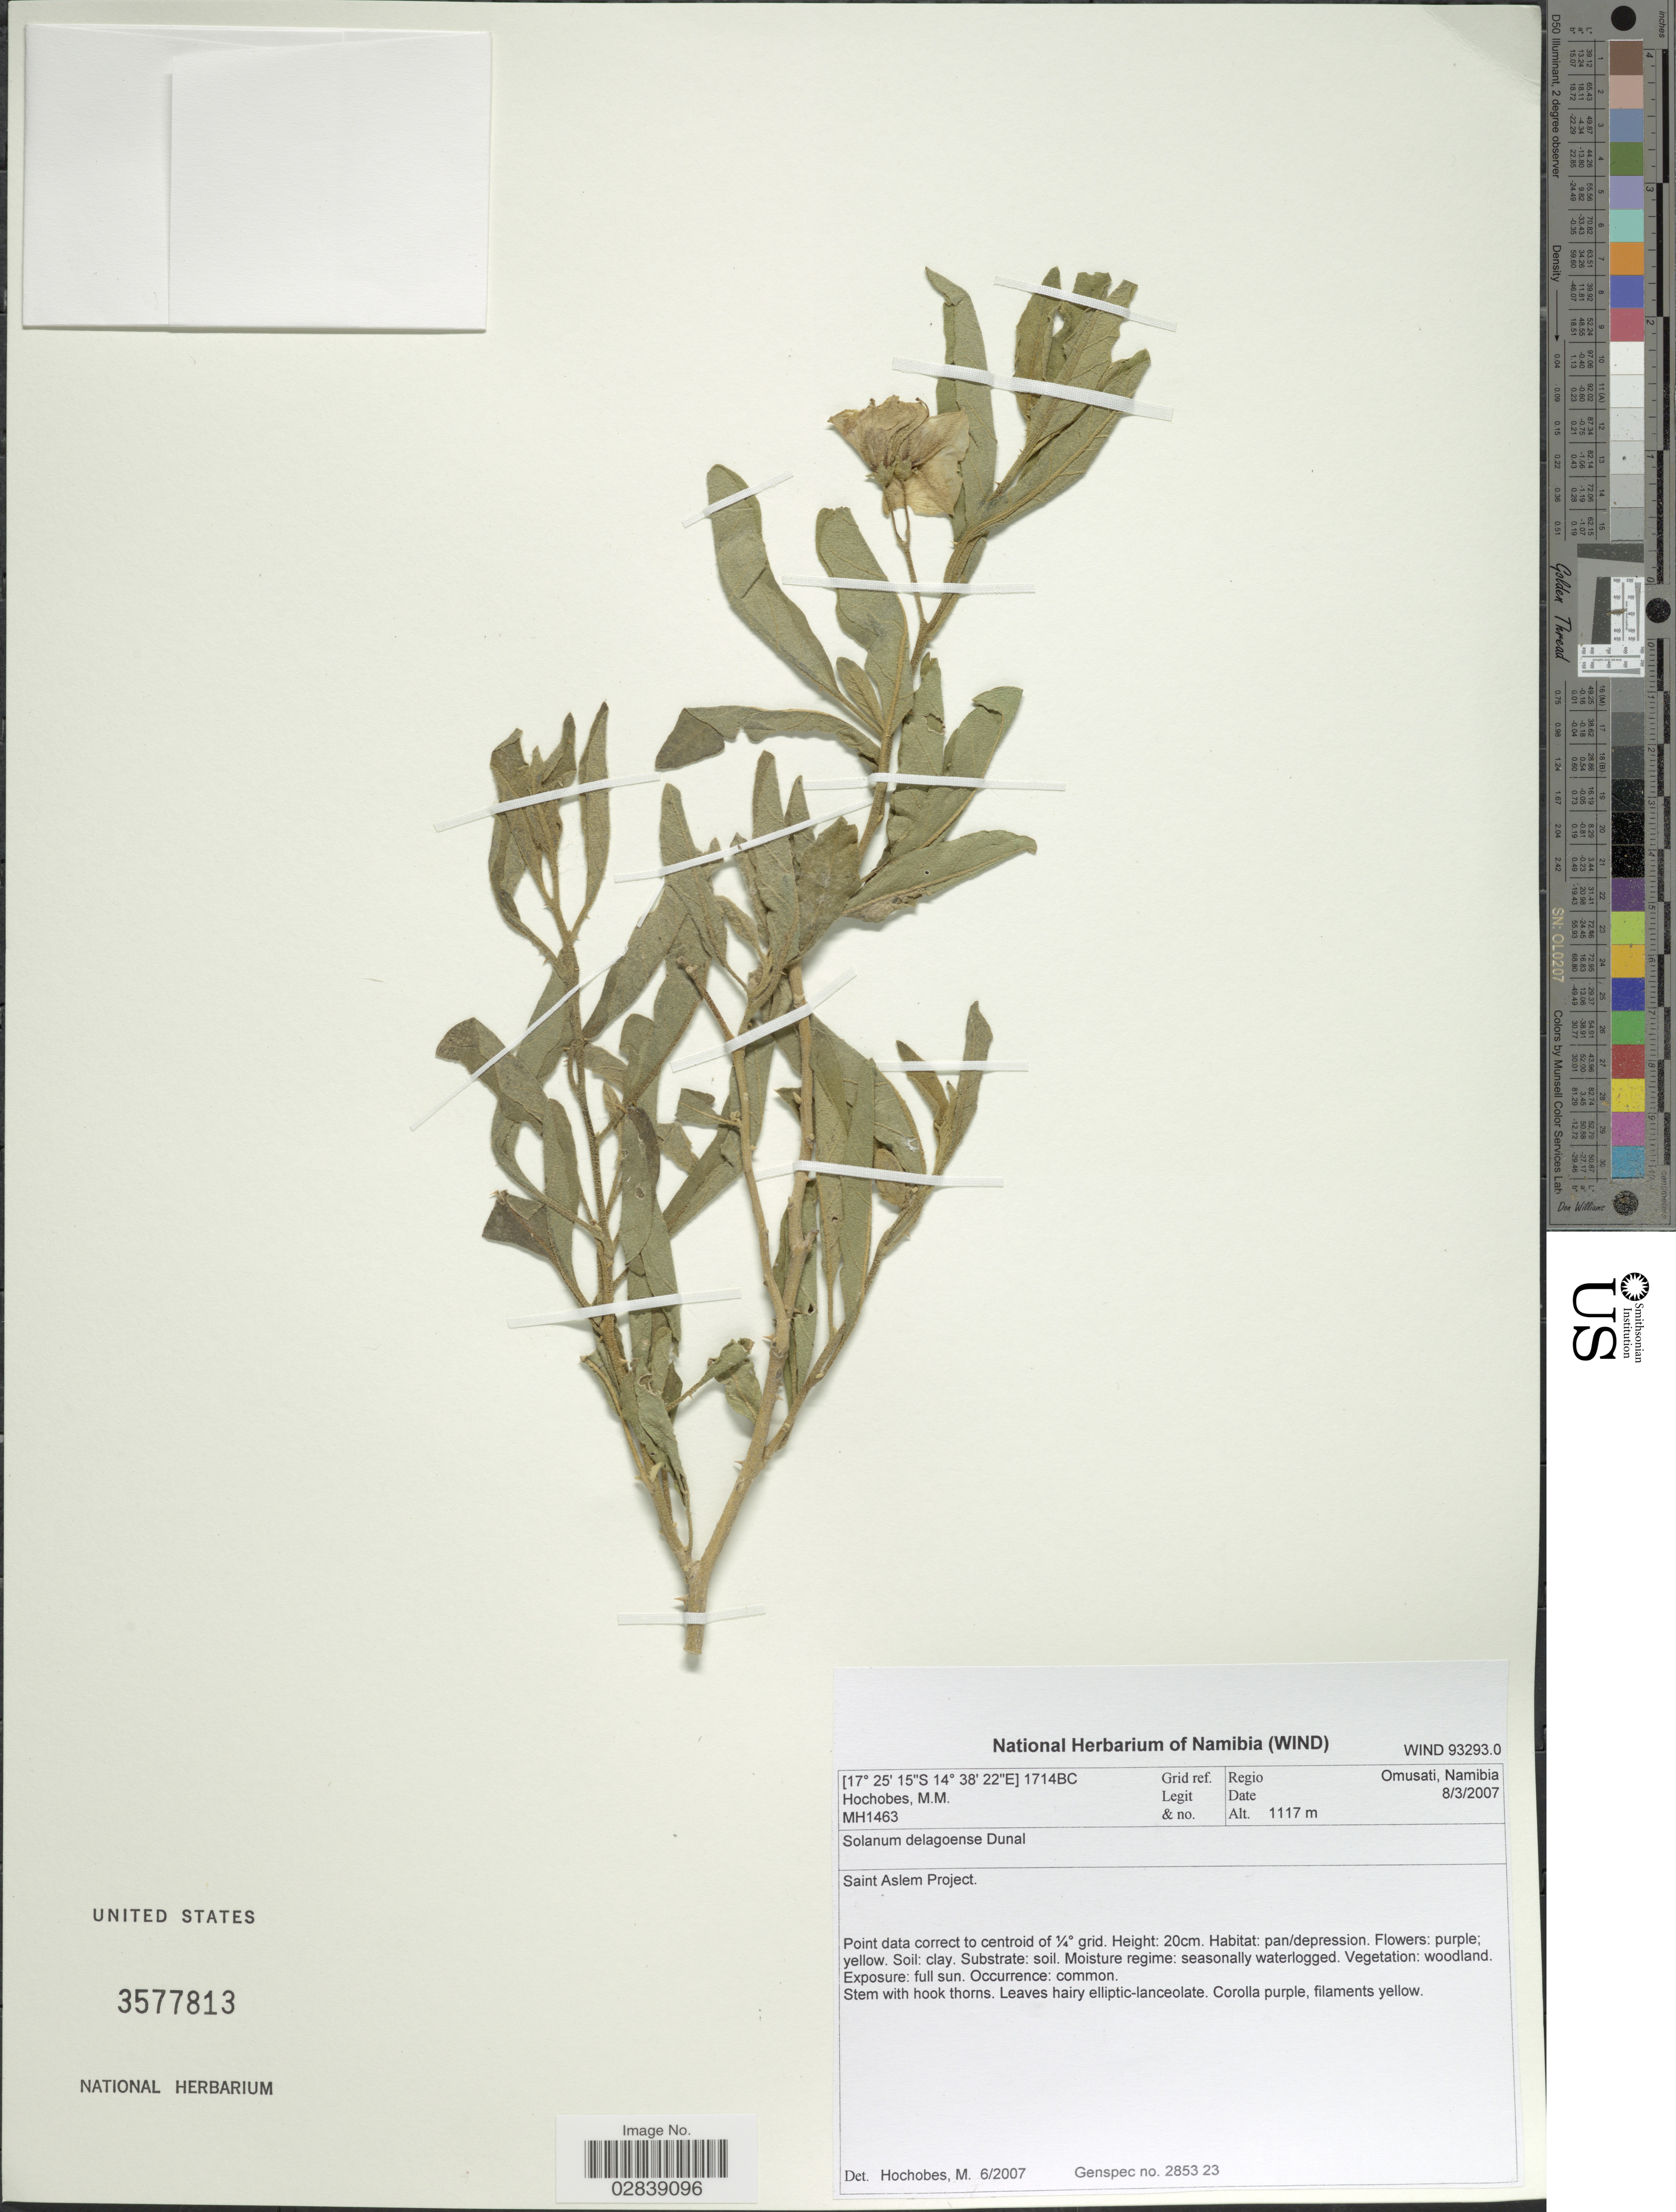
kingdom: Plantae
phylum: Tracheophyta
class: Magnoliopsida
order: Solanales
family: Solanaceae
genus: Solanum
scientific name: Solanum delagoense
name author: Dunal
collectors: M. Hochobes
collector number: MH1463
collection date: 2007-03-08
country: Namibia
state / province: Omusati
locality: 1714BC Grid ref. REgio Omusati. Saint Aslem Project.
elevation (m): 1117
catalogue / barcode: US 3577813